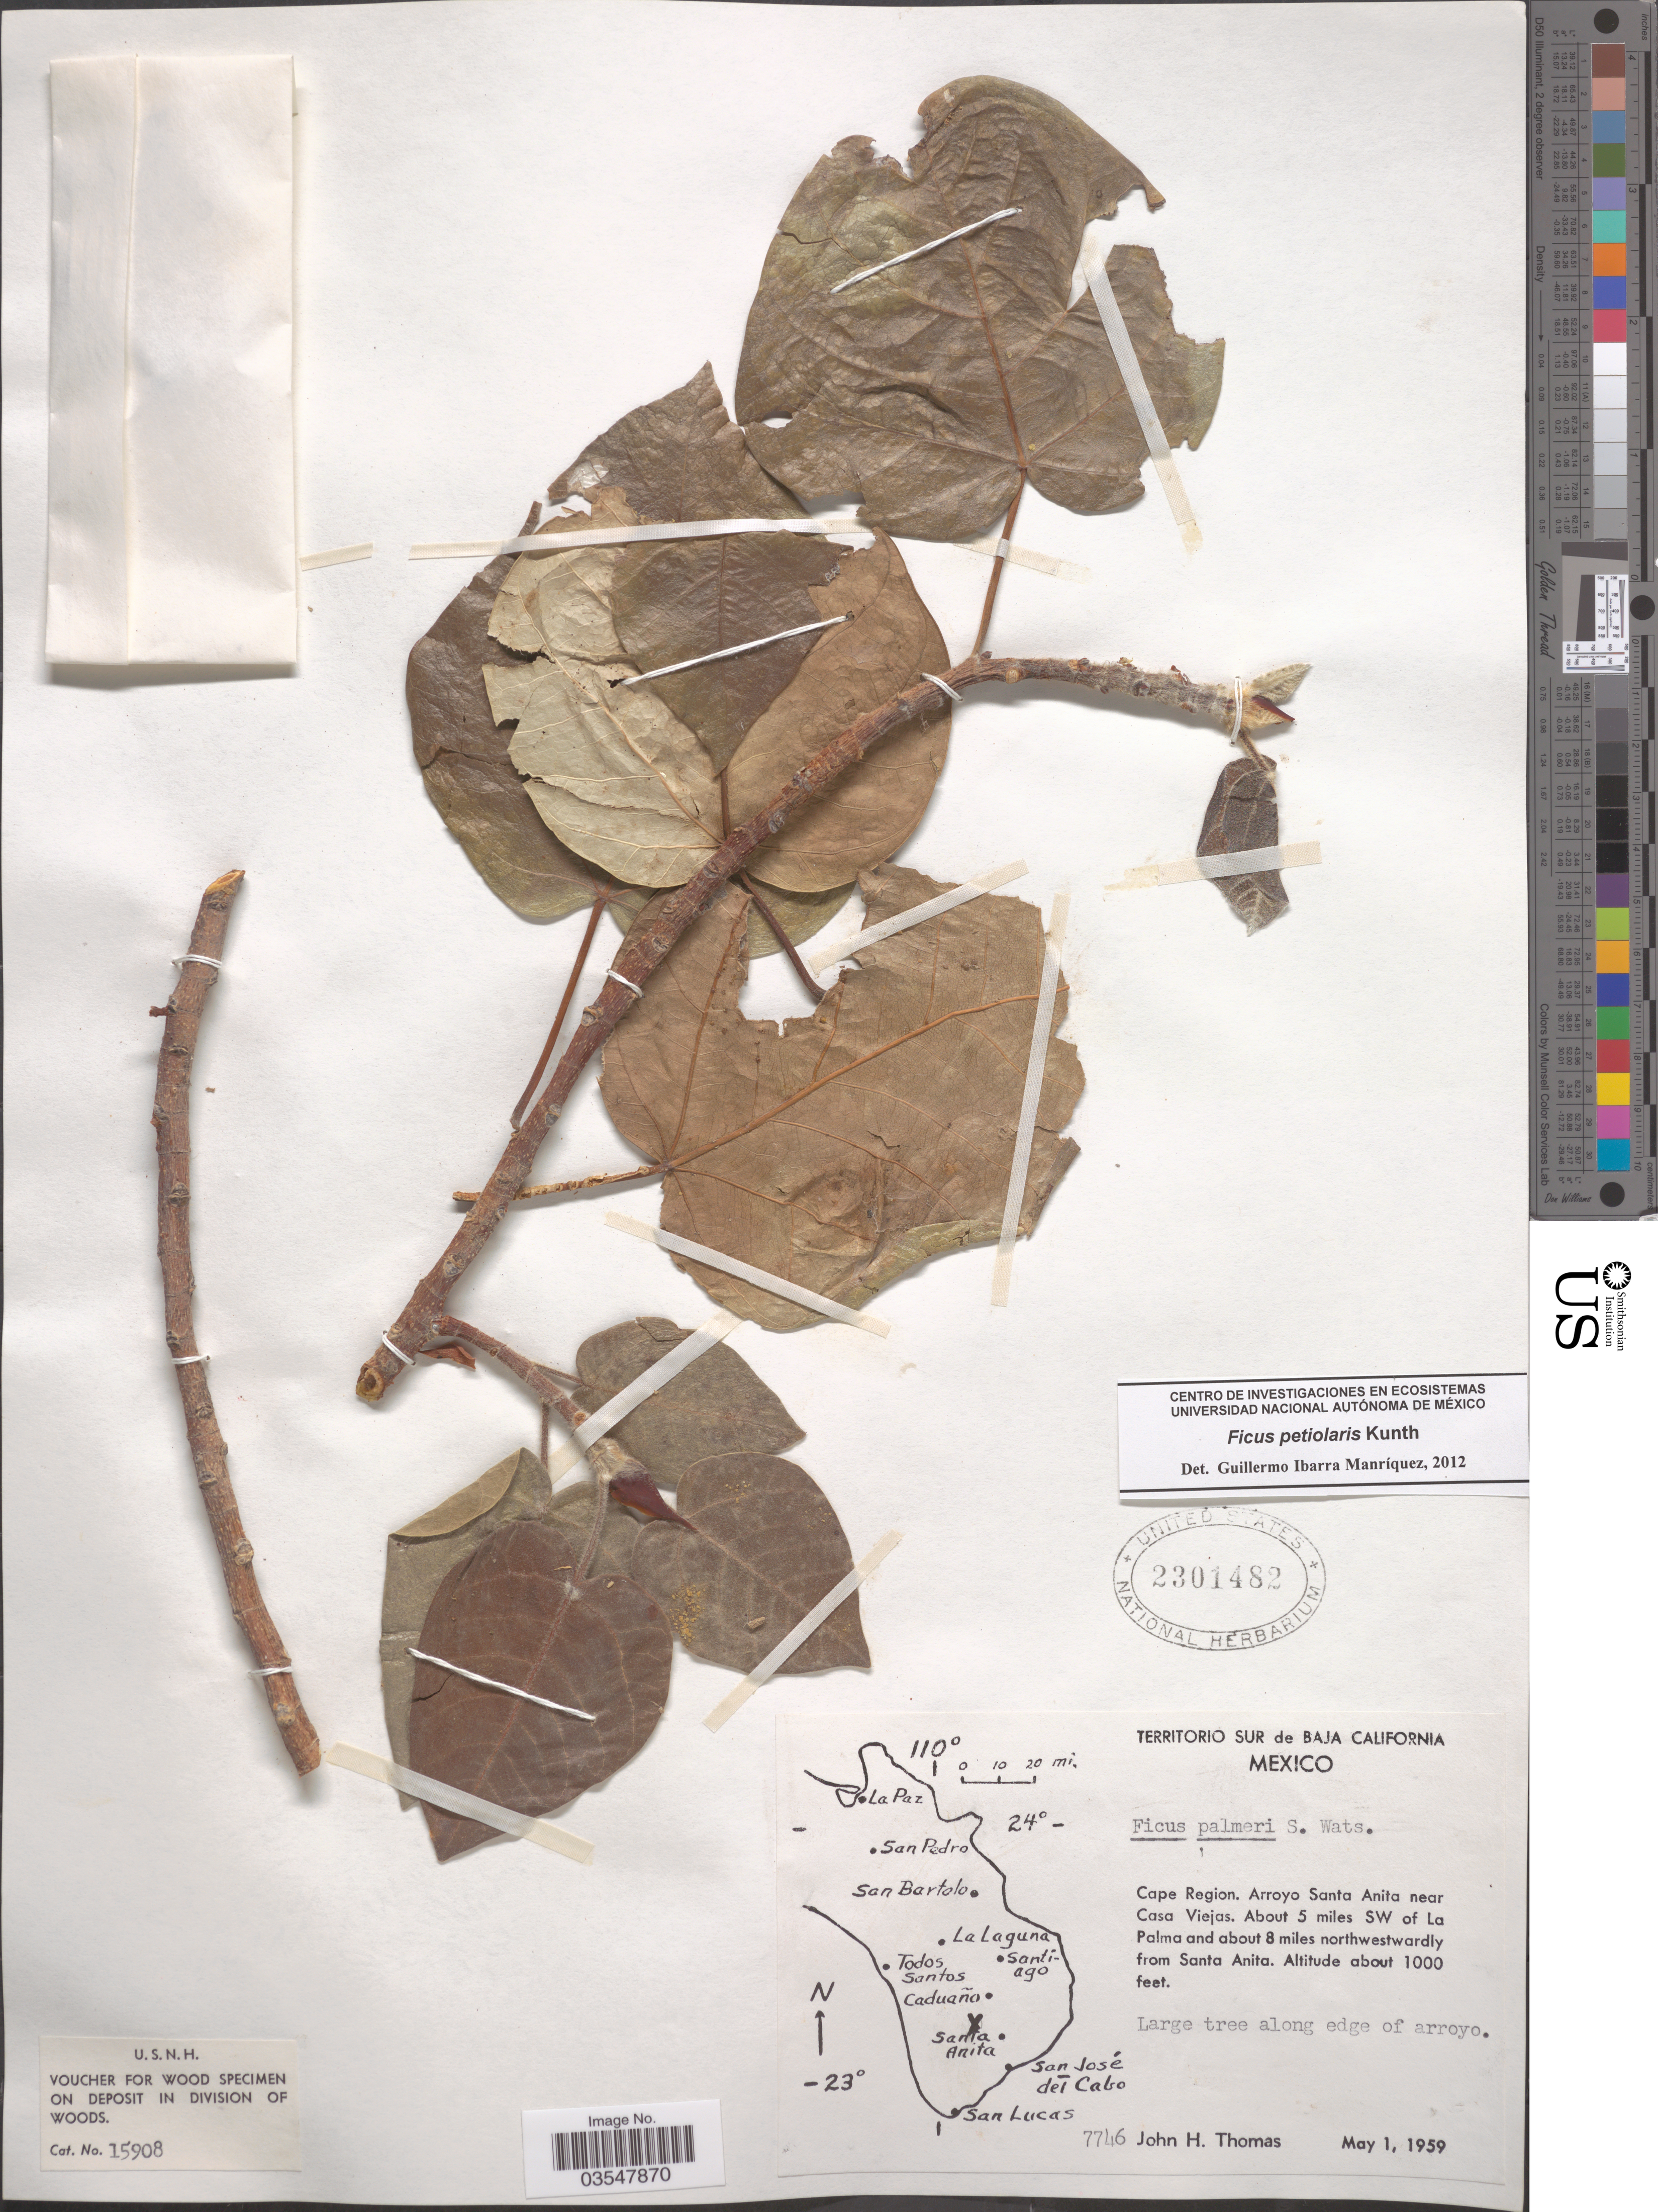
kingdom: Plantae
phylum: Tracheophyta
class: Magnoliopsida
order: Rosales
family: Moraceae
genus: Ficus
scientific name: Ficus petiolaris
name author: Kunth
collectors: J. H. Thomas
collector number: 7746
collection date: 1959-05-01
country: Mexico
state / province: Baja California Sur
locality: Territorio Sur de Baja California. Cape Region. Arroyo Santa Anita near Casa Viejas. About 5 miles SW of La Palma and about 8 miles northwestwardly from Santa Anita.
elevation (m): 305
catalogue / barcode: US 2301482